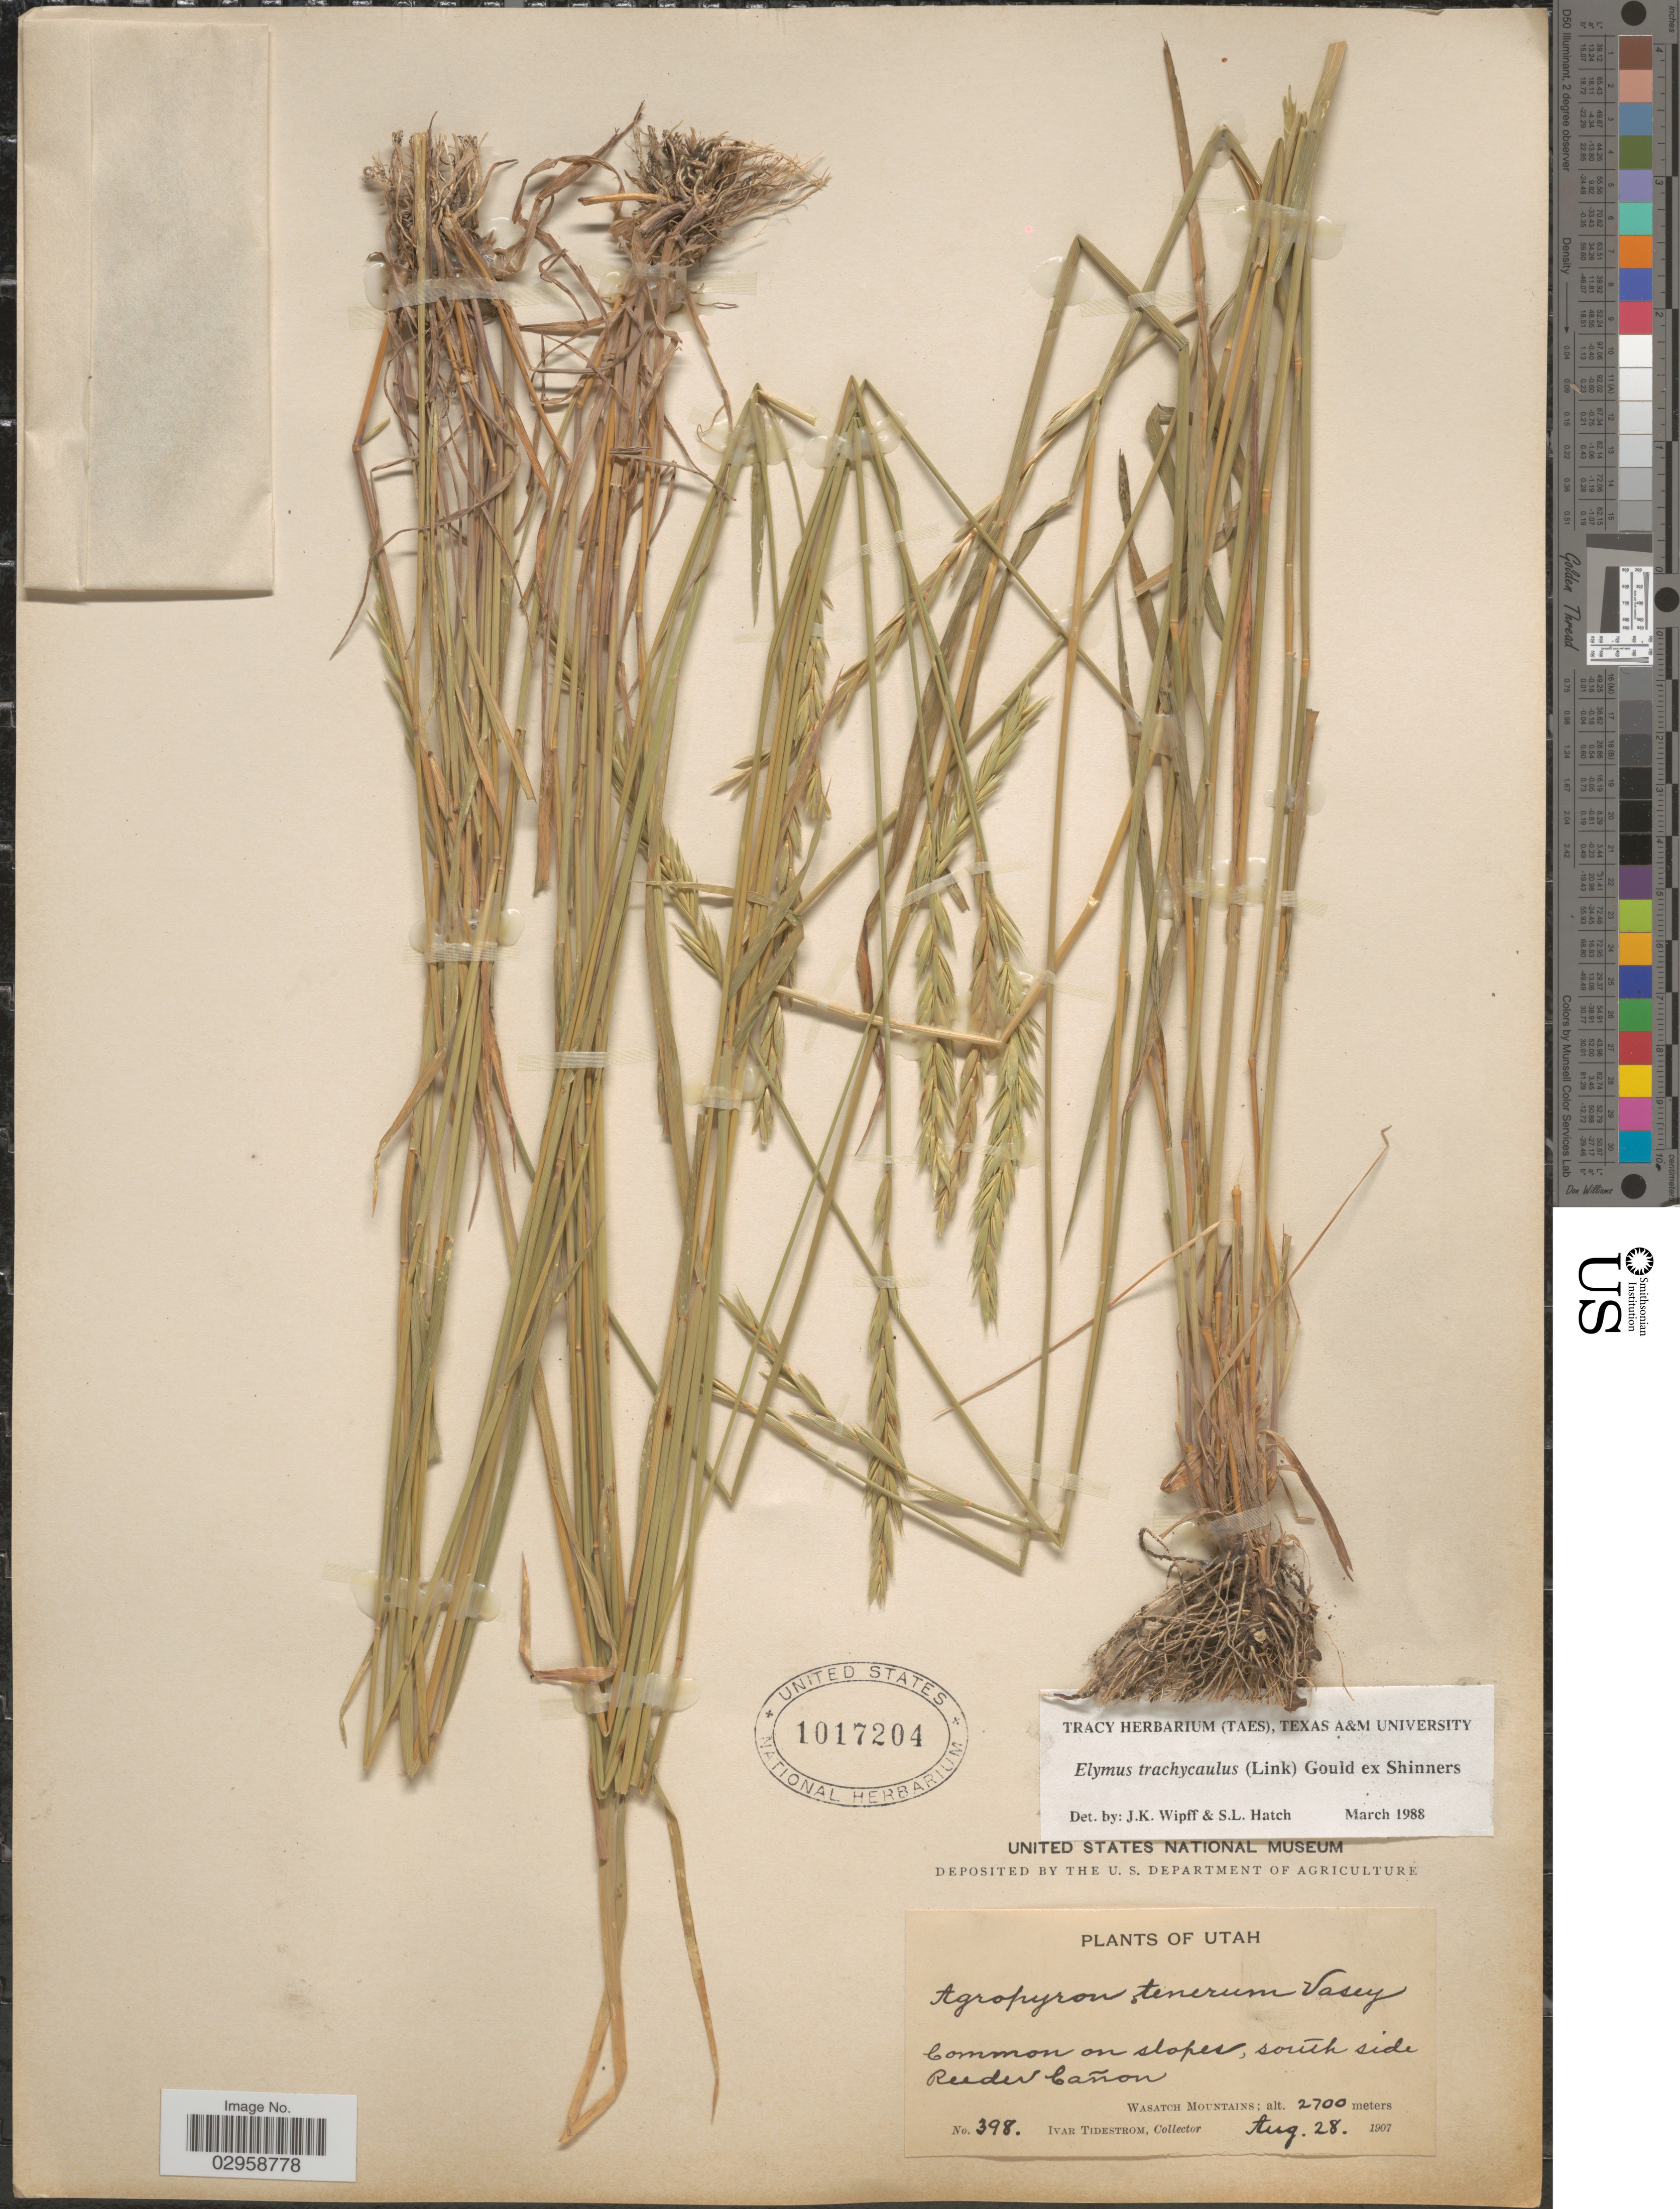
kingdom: Plantae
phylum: Tracheophyta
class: Liliopsida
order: Poales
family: Poaceae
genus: Elymus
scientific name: Elymus trachycaulus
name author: (Link) Gould ex Shinners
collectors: I. F. Tidestrom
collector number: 398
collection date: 1907-08-28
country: United States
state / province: Utah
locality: Common on slopes, south side Reeder Cañon. Wasatch Mountains.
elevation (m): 2700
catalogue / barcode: US 1017204